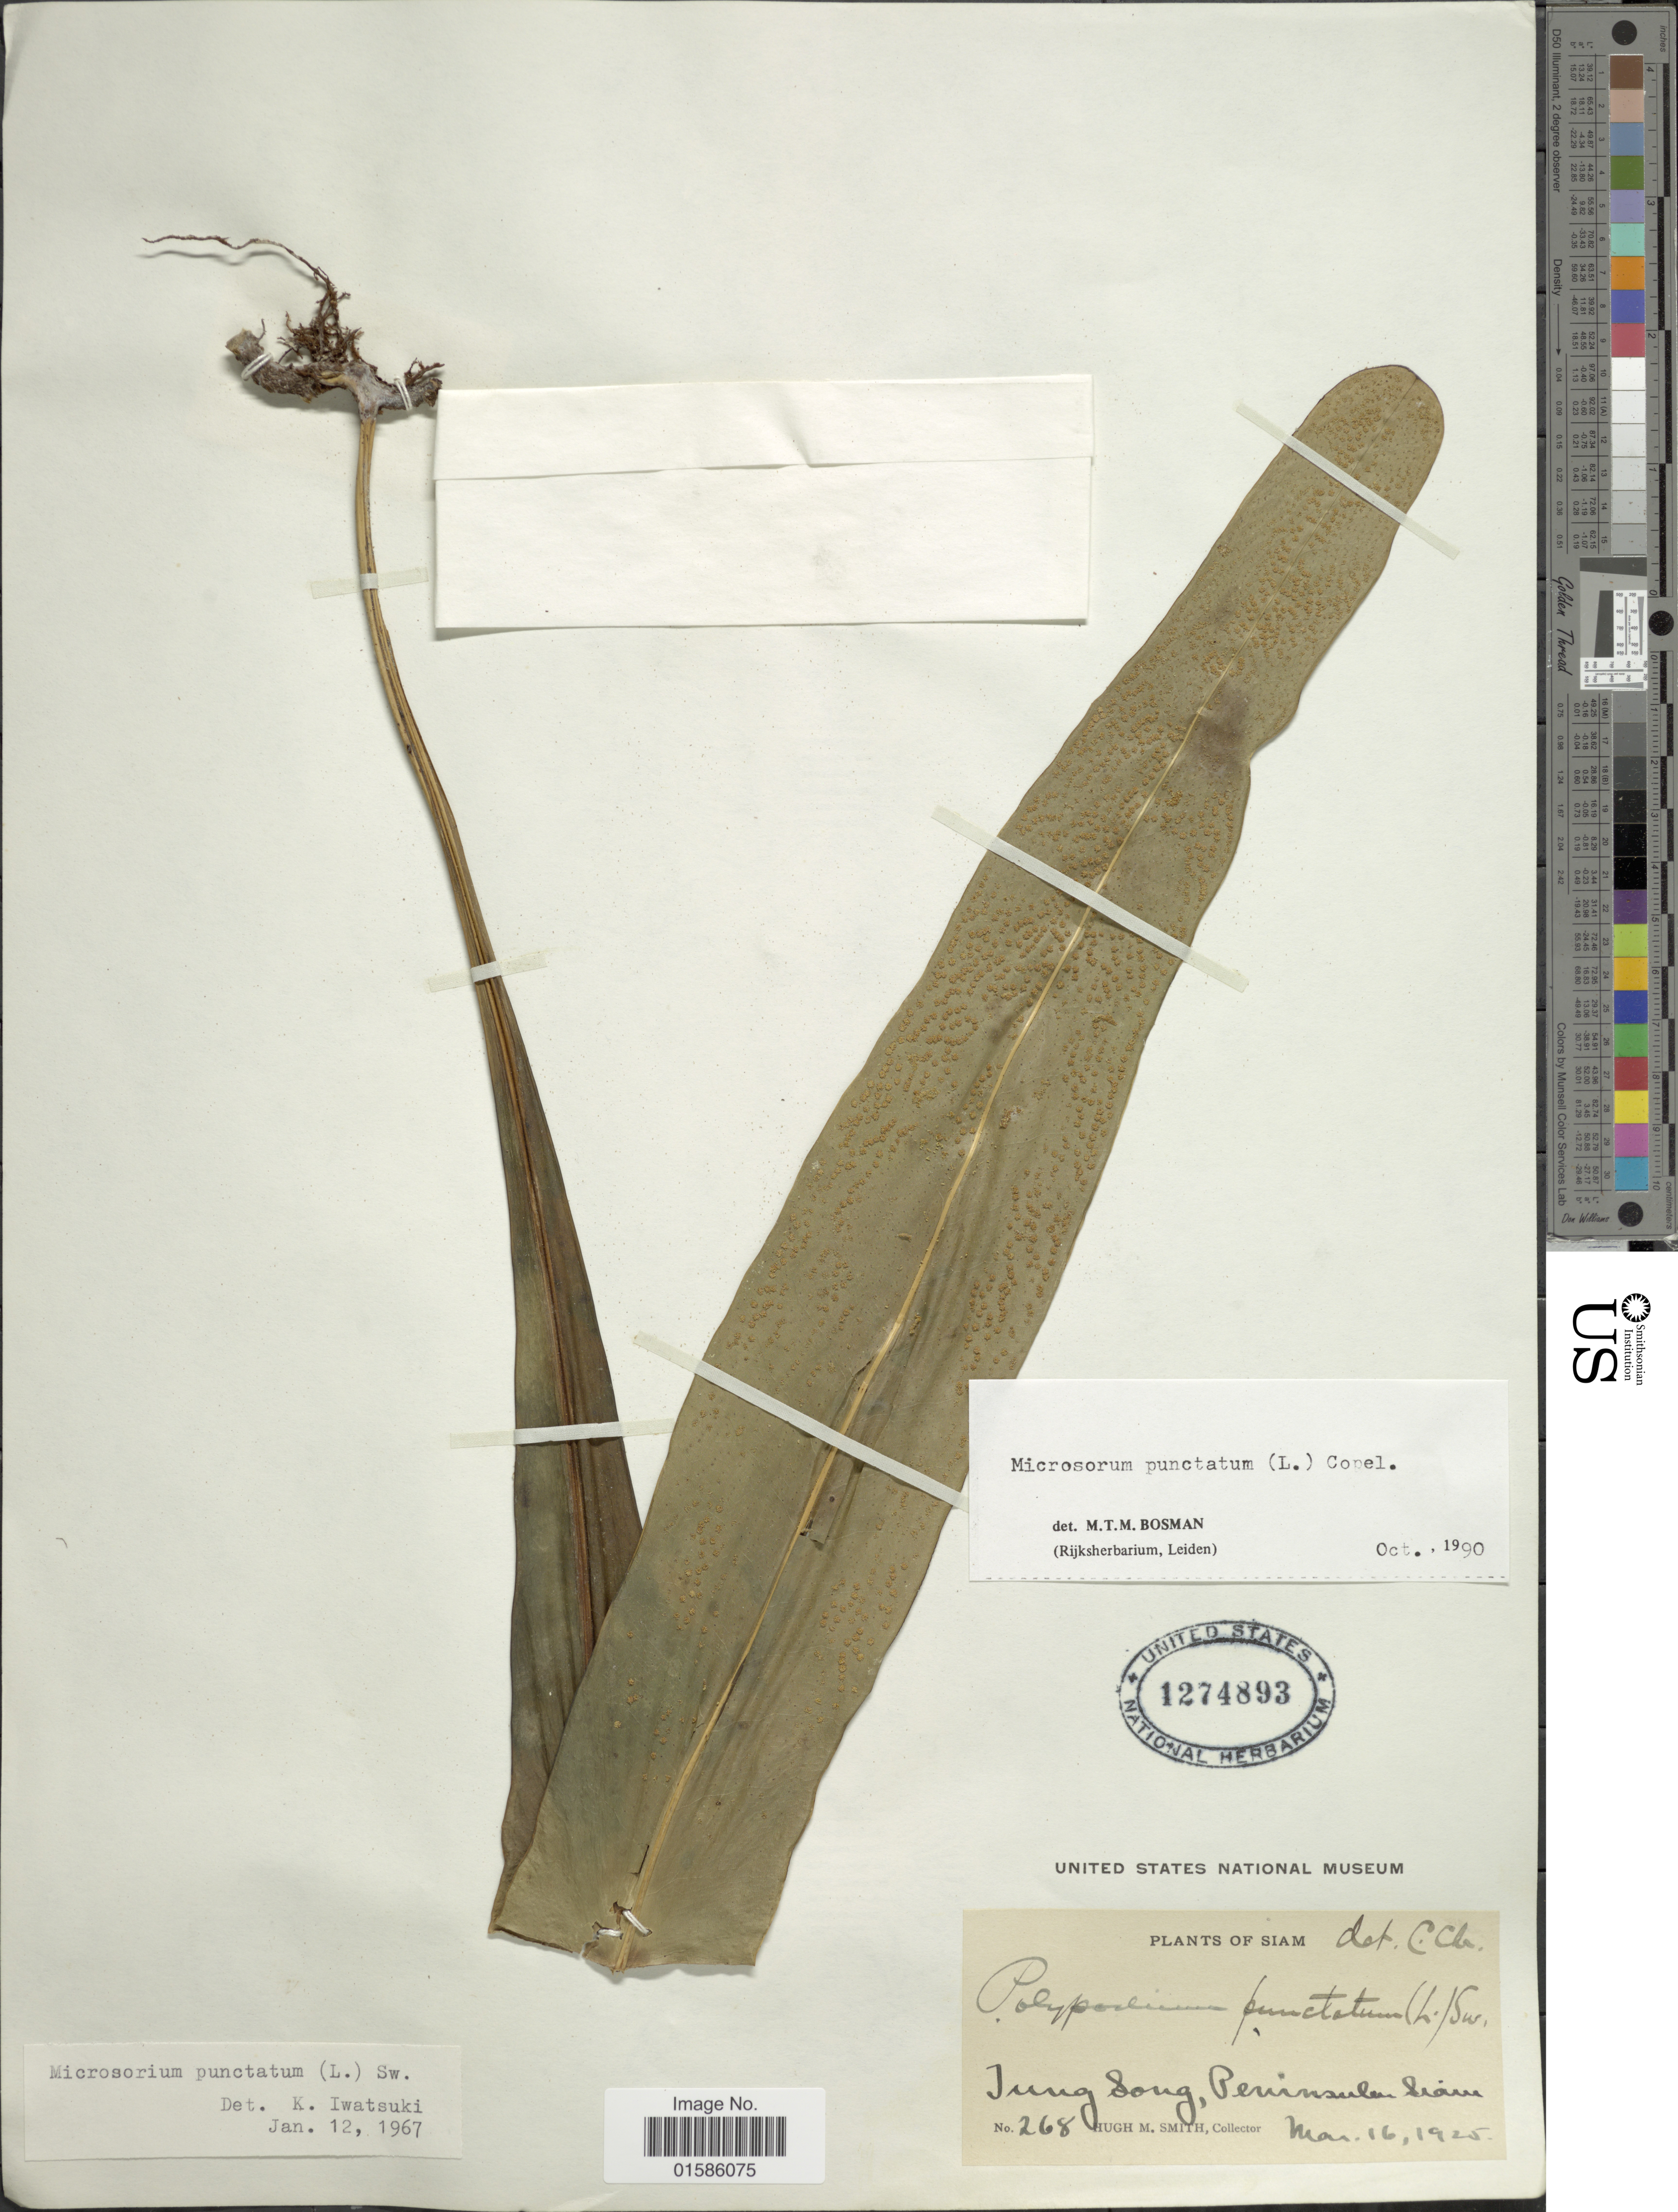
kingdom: Plantae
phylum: Tracheophyta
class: Polypodiopsida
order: Polypodiales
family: Polypodiaceae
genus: Microsorum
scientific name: Microsorum punctatum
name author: (L.) Copel.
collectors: H. M. Smith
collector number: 268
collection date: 1925-03-16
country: Thailand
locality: Siam, Jung Song, Peninusla, Siam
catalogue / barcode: US 1274893